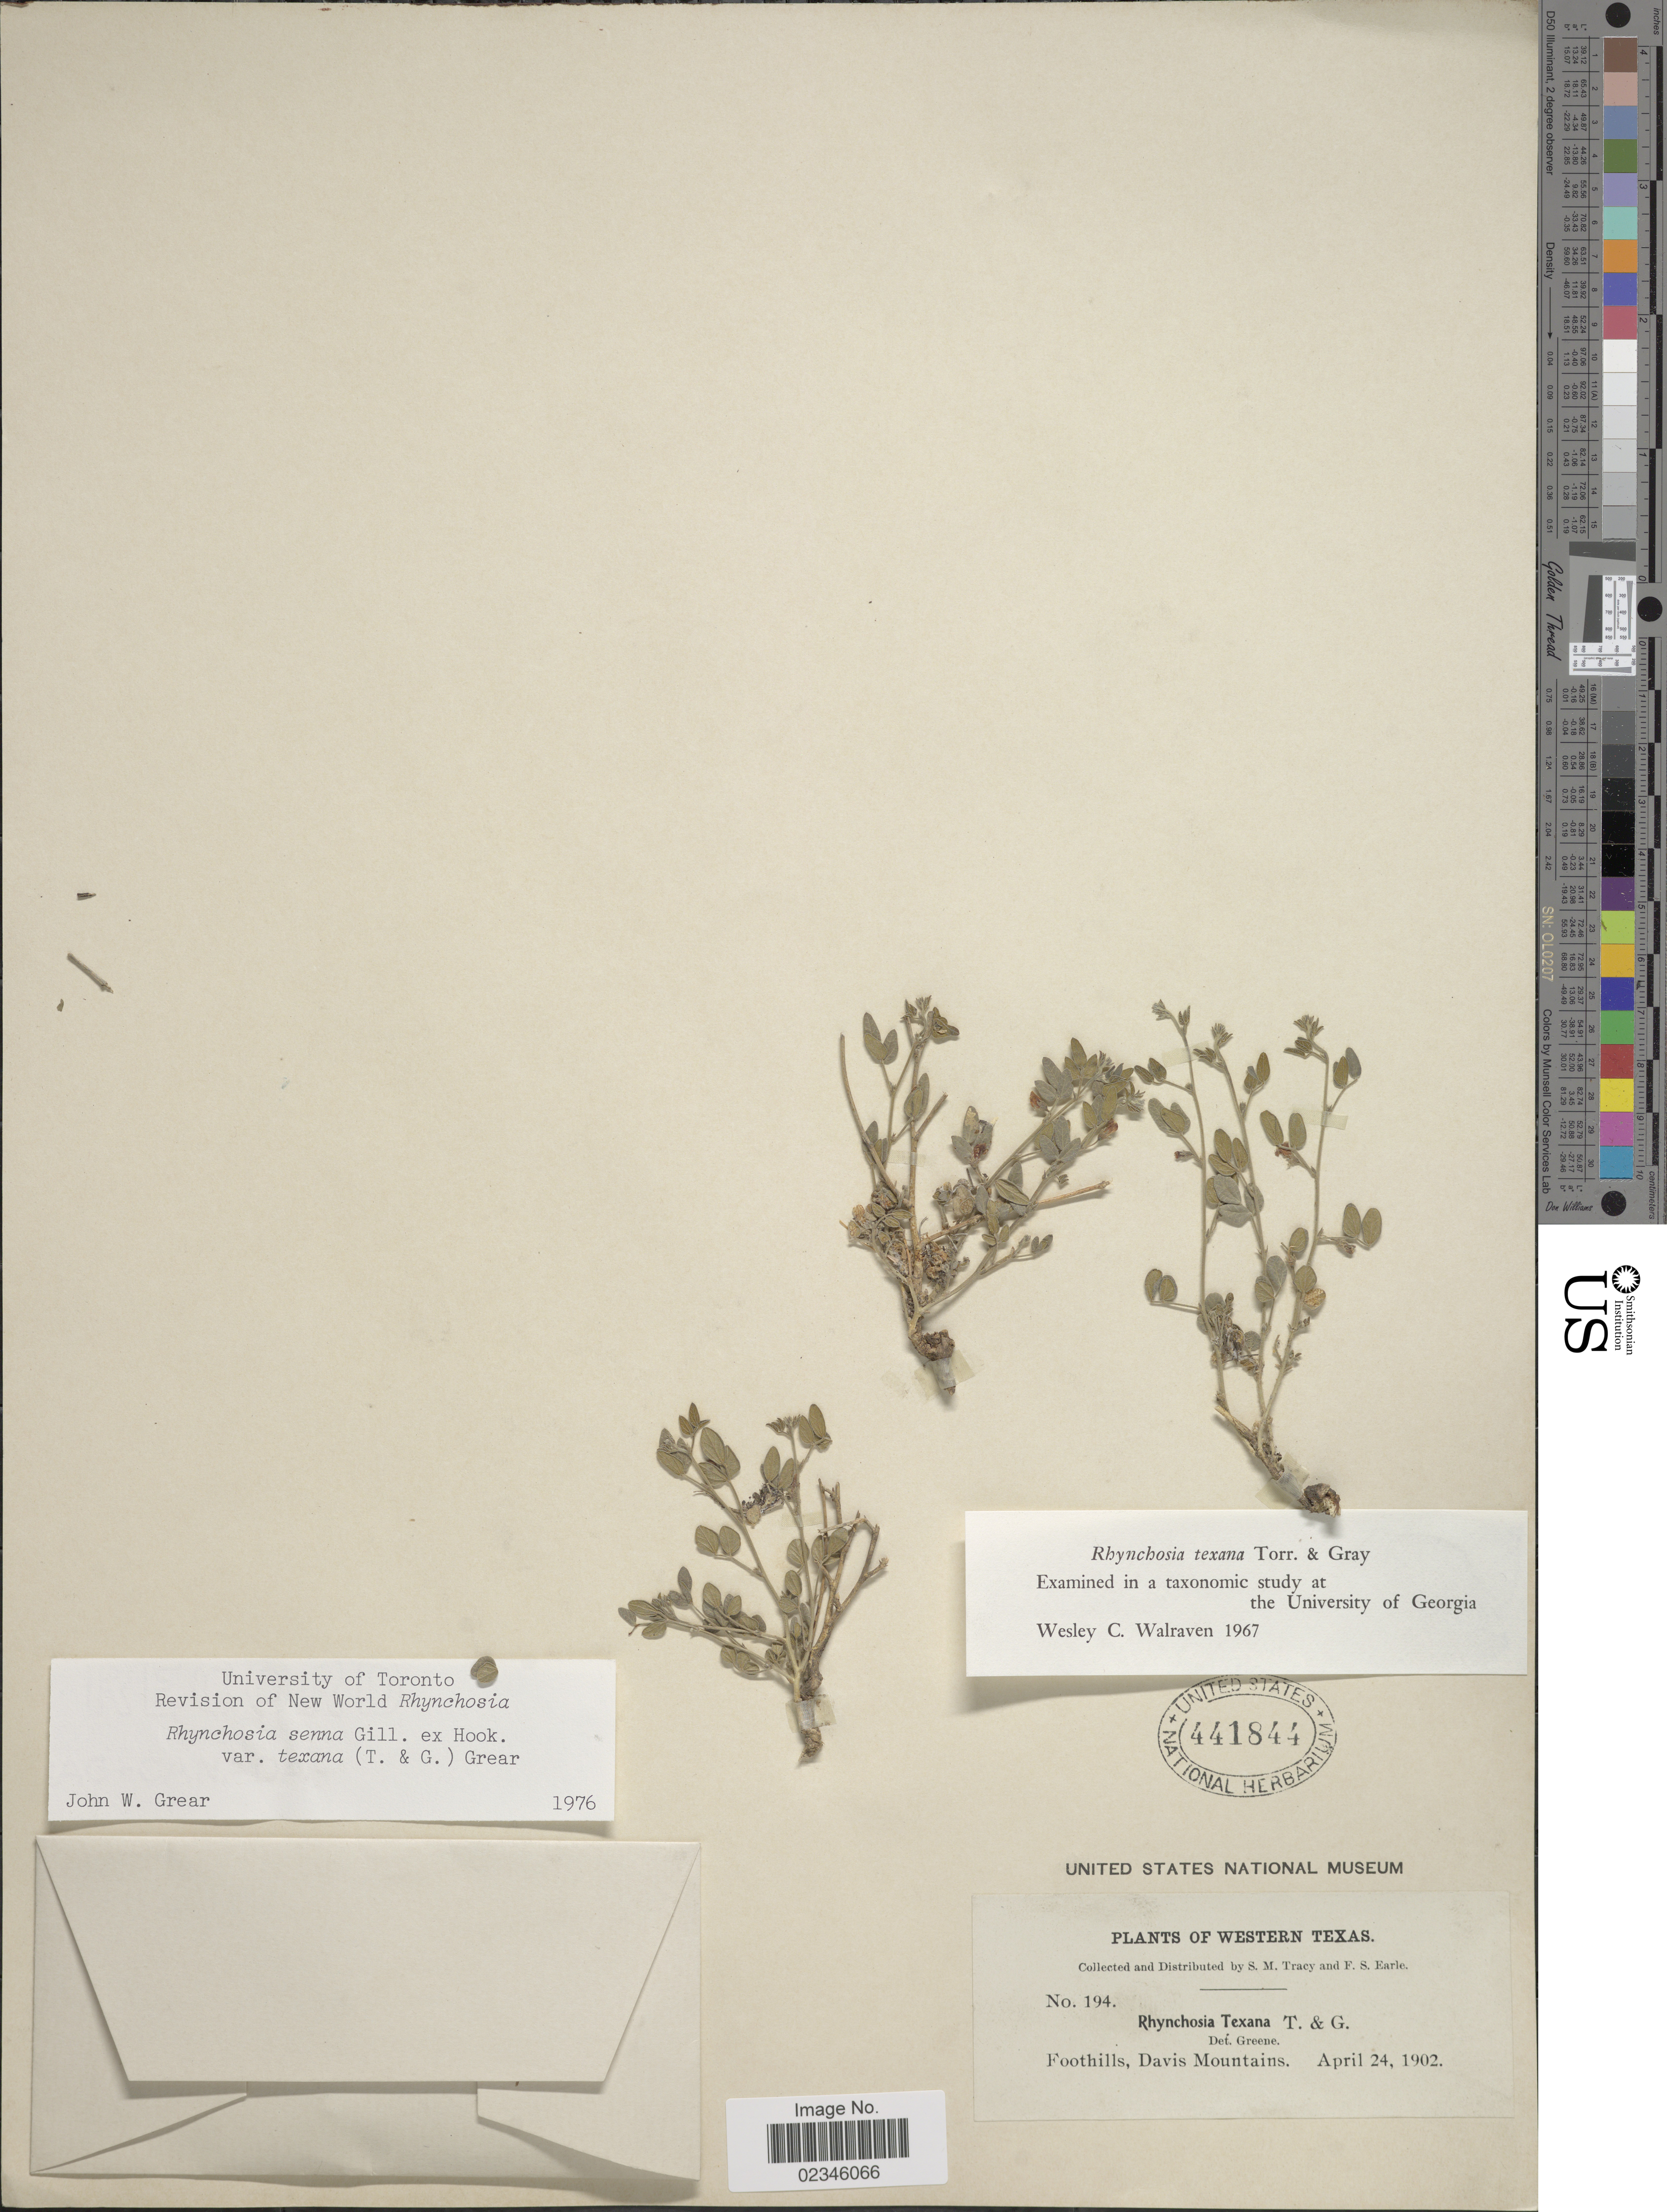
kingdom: Plantae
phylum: Tracheophyta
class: Magnoliopsida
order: Fabales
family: Fabaceae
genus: Rhynchosia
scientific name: Rhynchosia senna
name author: Gillies ex Hook.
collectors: S. M. Tracy & F. S. Earle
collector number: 194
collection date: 1902-04-24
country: United States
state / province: Texas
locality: Western Texas, Foothills, Davis Mountains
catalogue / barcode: US 441844